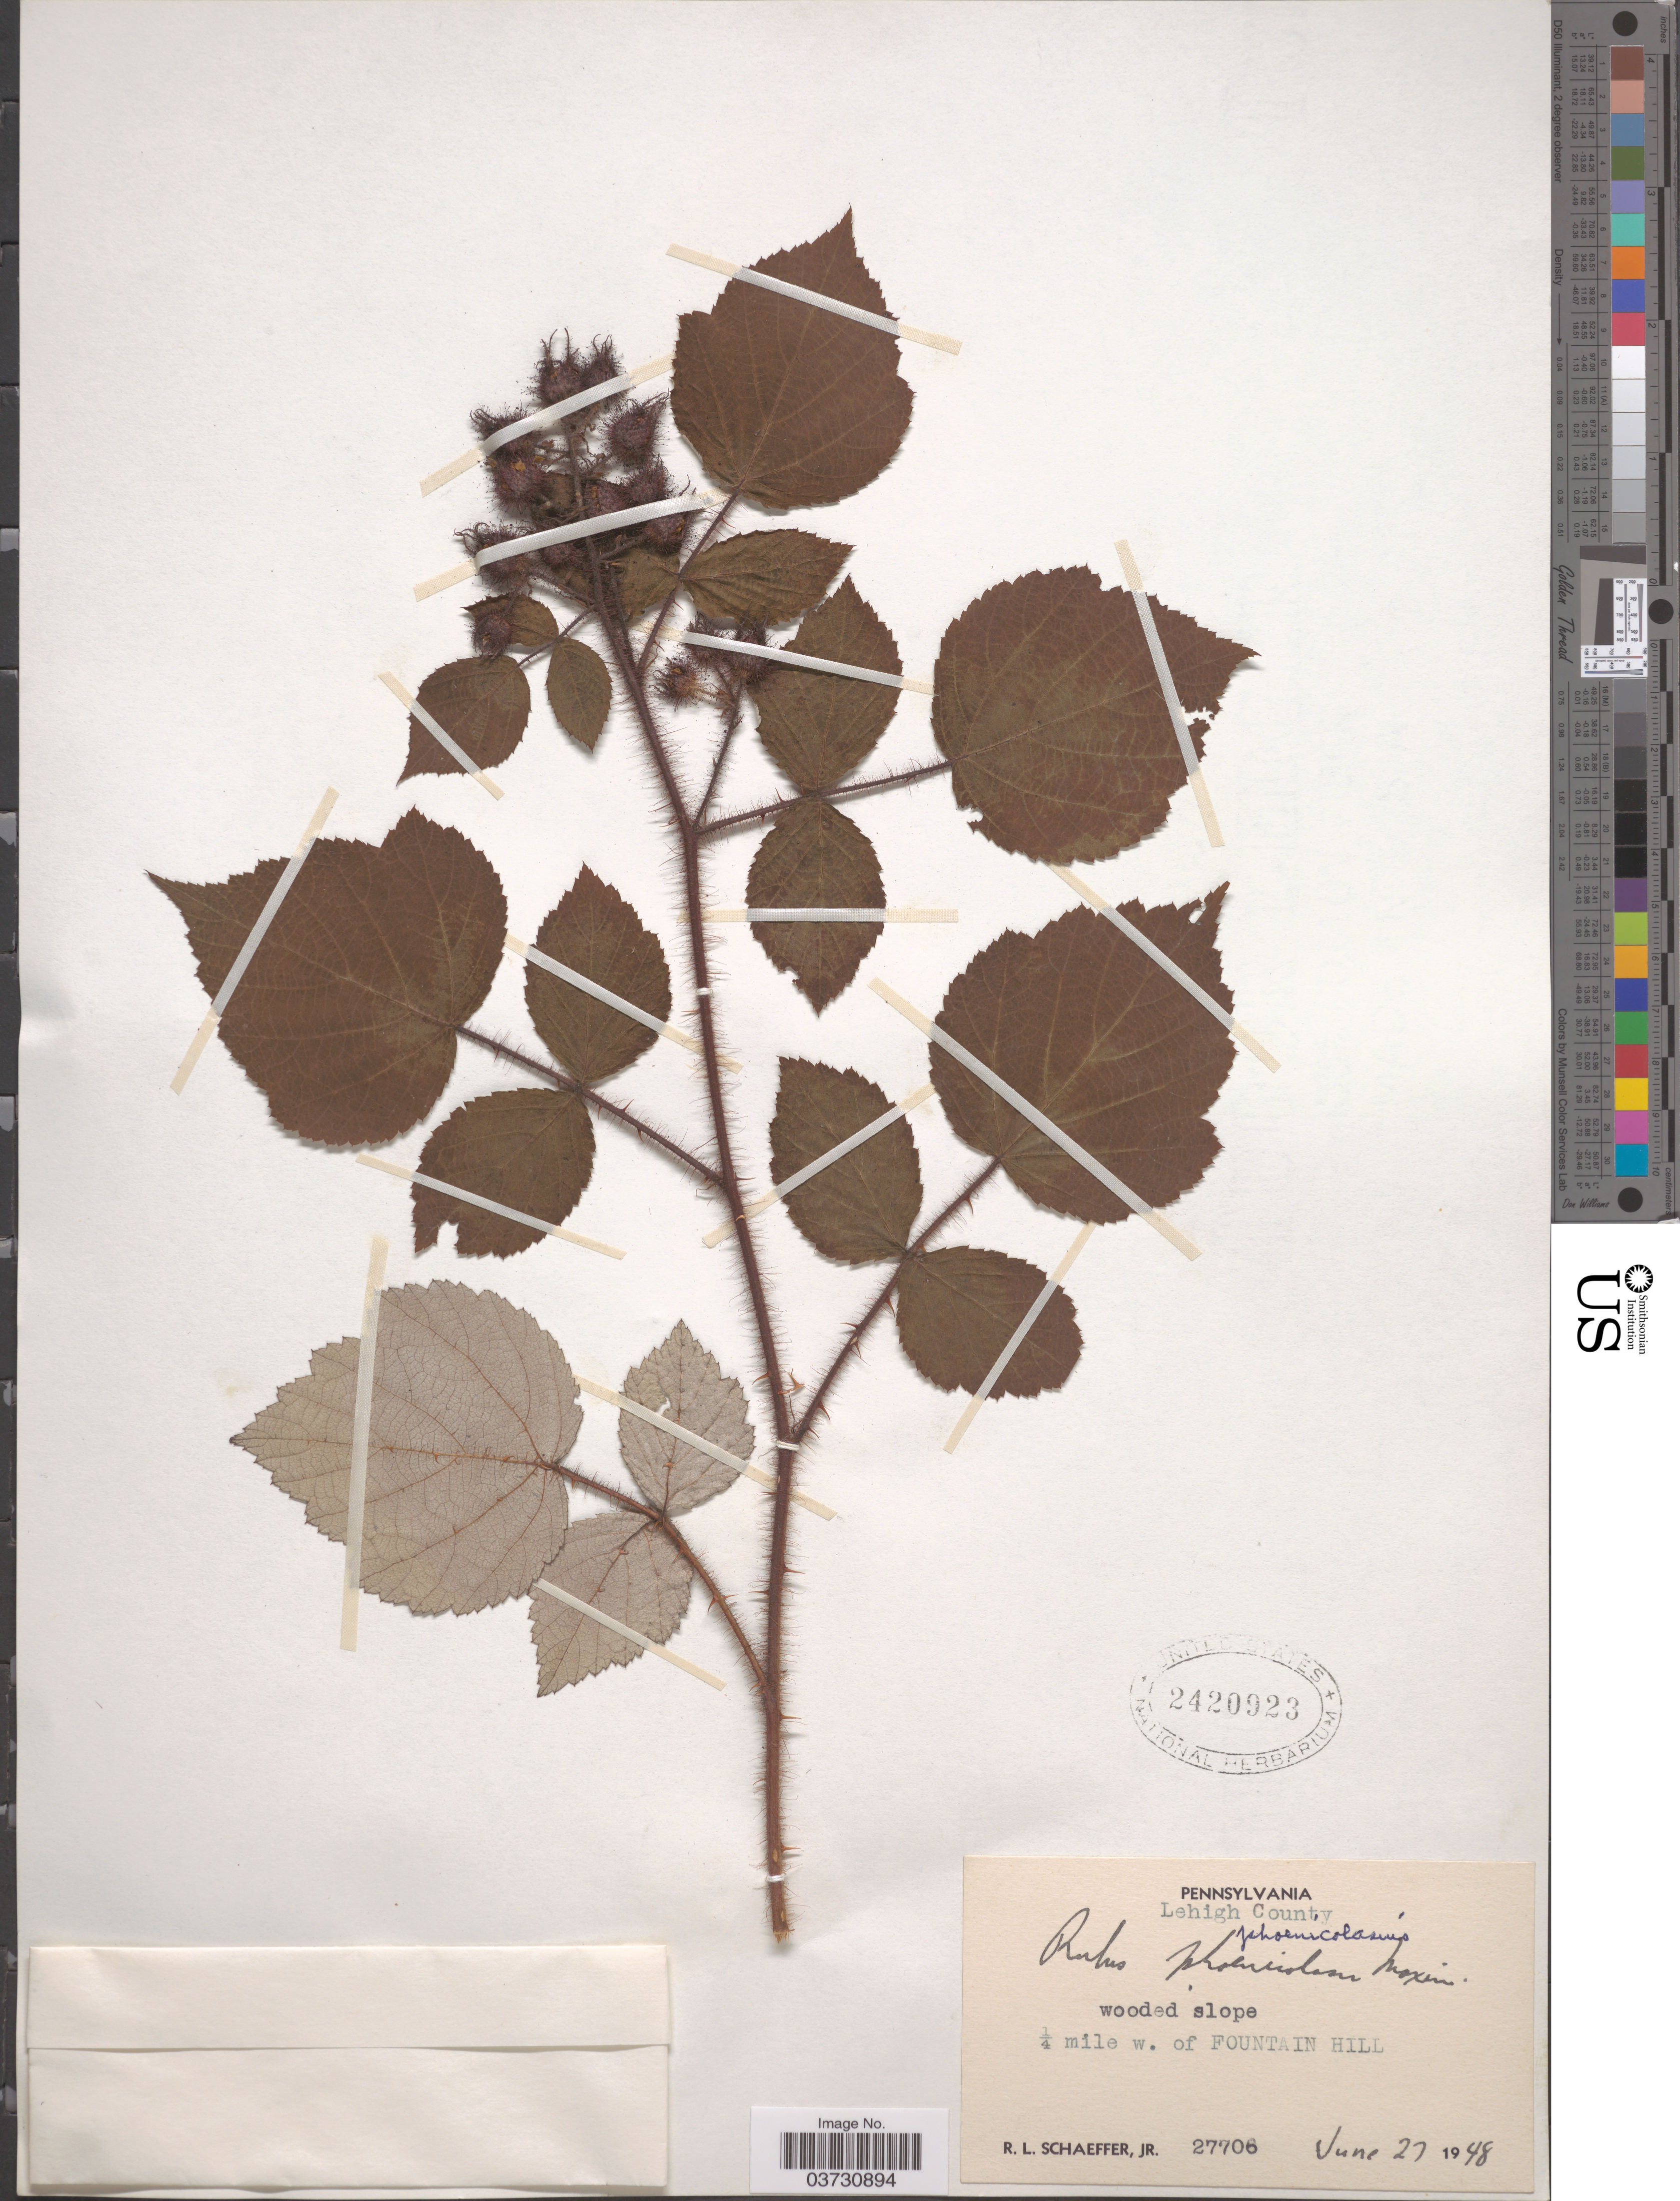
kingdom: Plantae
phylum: Tracheophyta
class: Magnoliopsida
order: Rosales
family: Rosaceae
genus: Rubus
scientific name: Rubus phoenicolasius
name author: Maxim.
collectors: R. Schaeffer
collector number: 27706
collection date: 1948-06-27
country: United States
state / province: Pennsylvania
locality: Lehigh County. ¼ mile w. of Fountain Hill.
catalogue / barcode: US 2420923